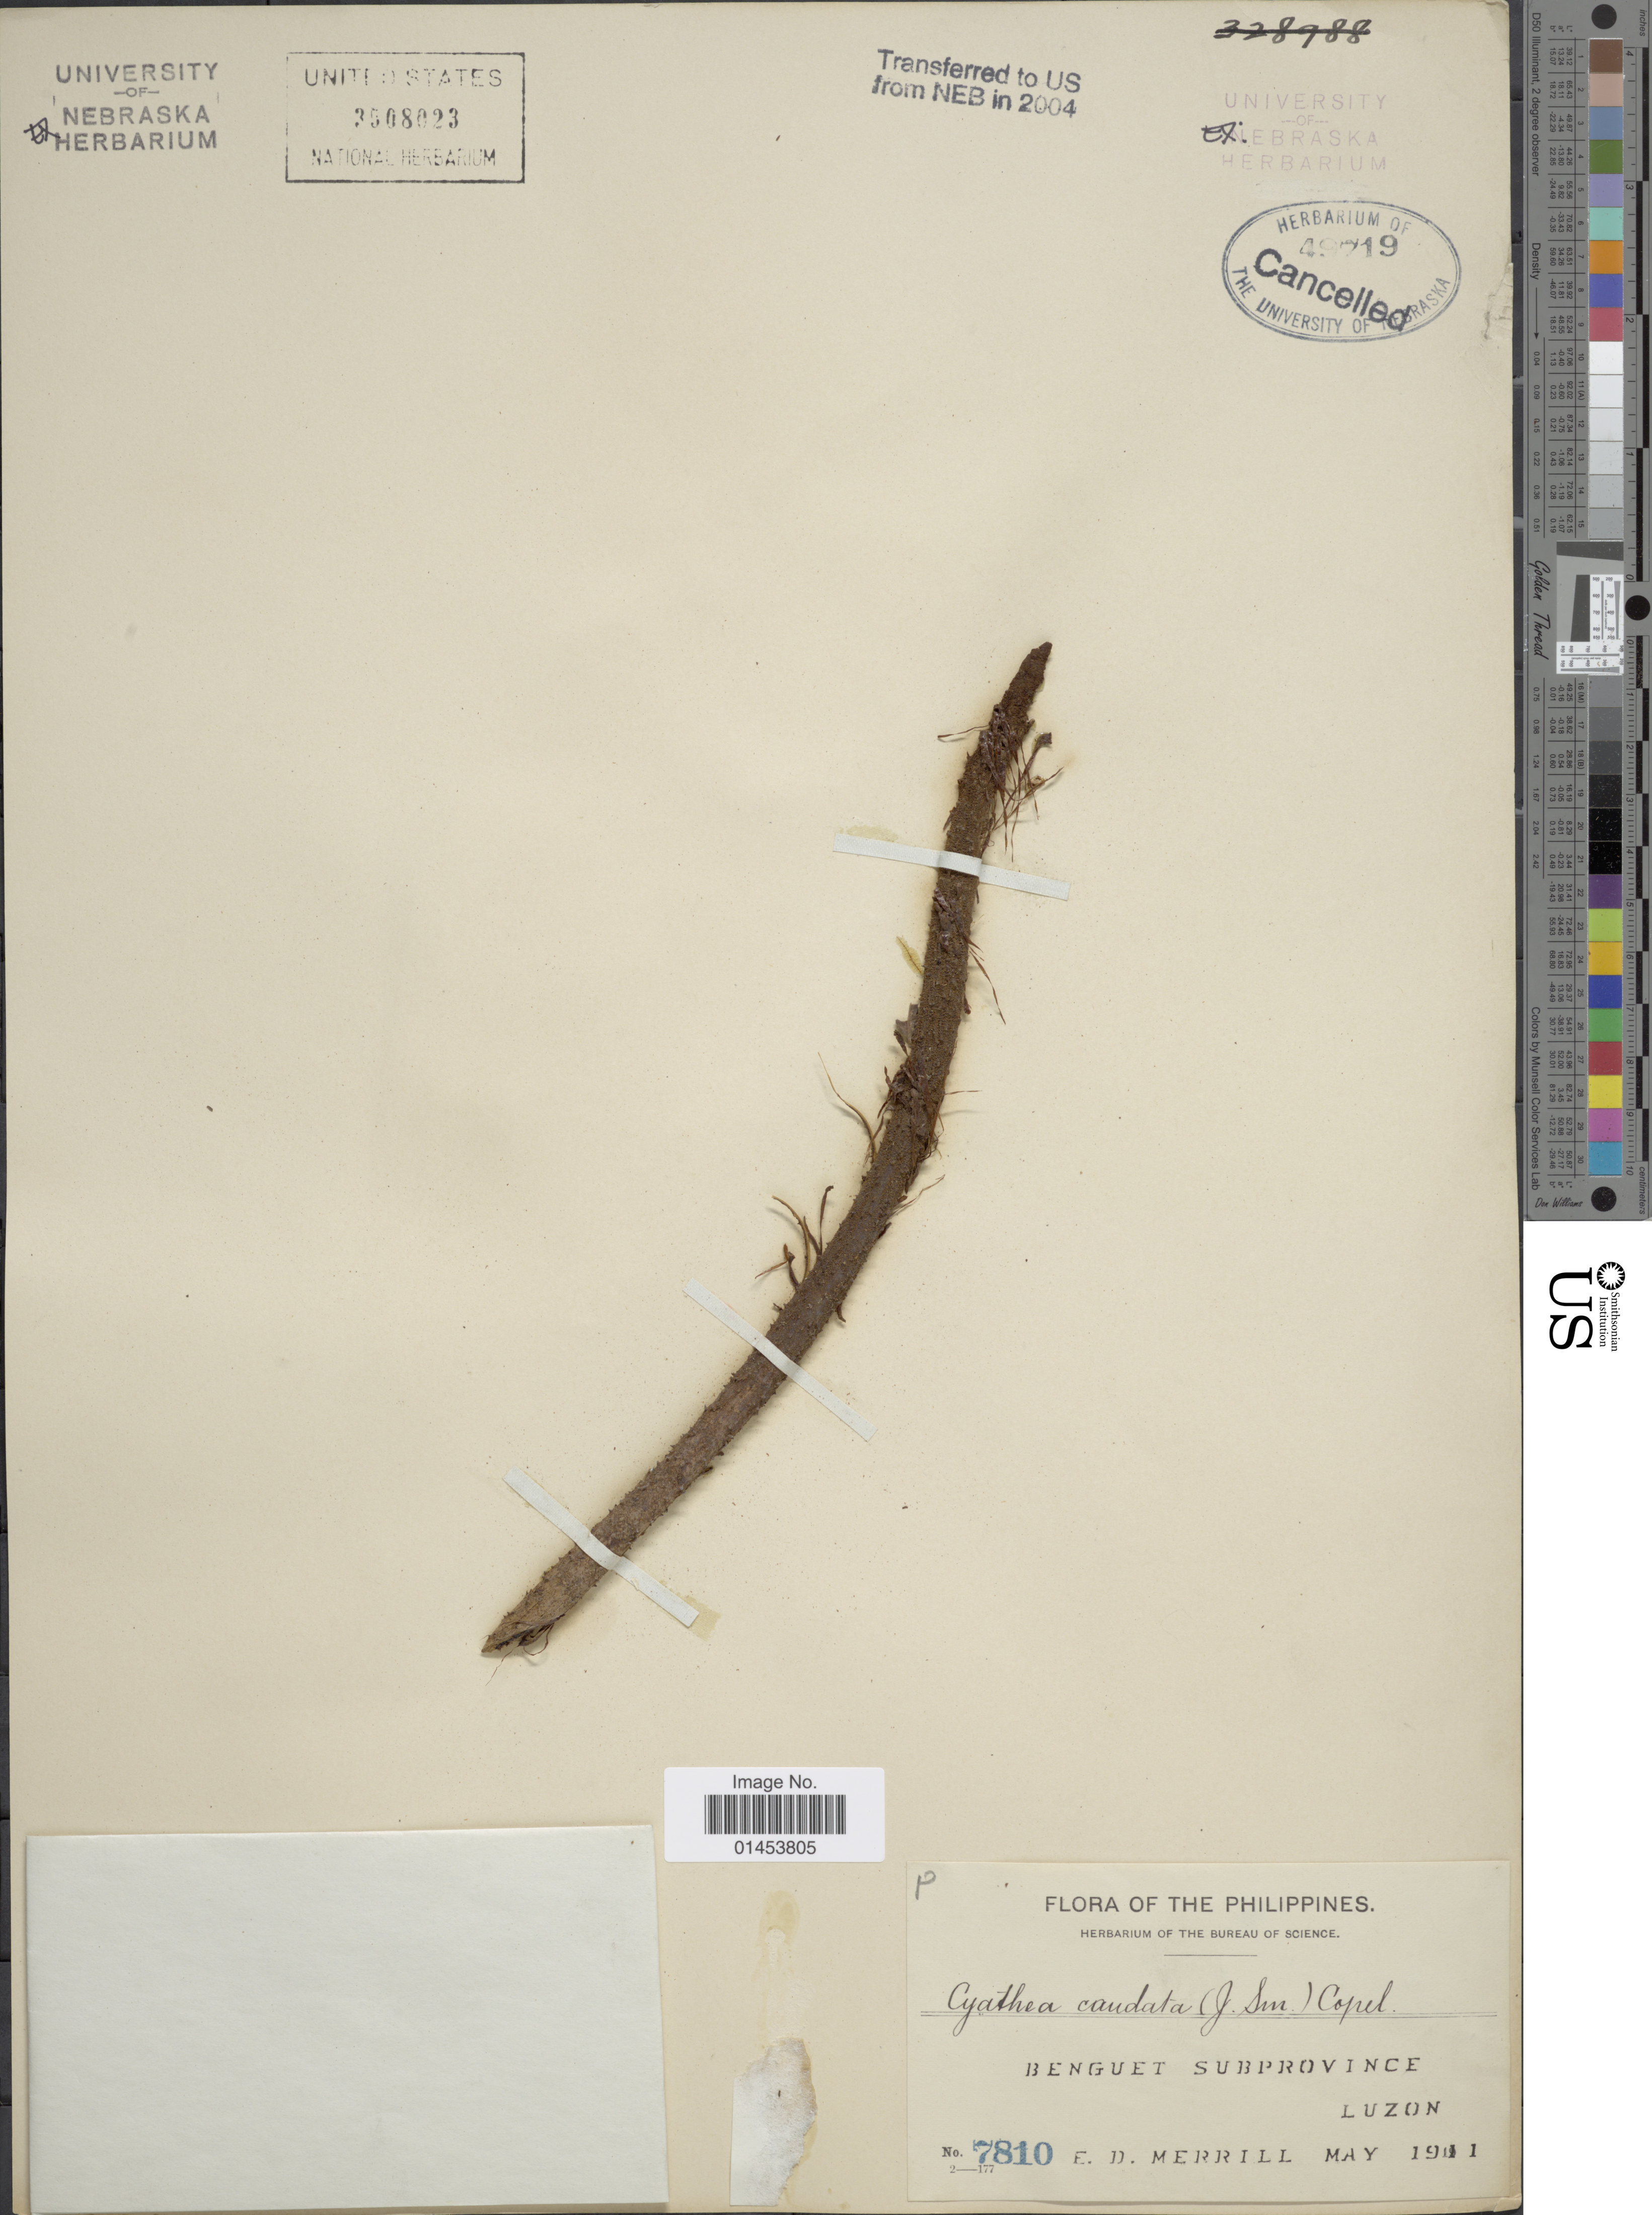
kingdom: Plantae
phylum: Tracheophyta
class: Polypodiopsida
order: Cyatheales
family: Cyatheaceae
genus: Cyathea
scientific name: Cyathea caudata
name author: (Hook.) Copel.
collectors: E. D. Merrill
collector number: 7810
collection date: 1911-05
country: Philippines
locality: Benguet Subprovince, Luzon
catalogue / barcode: US 3508023